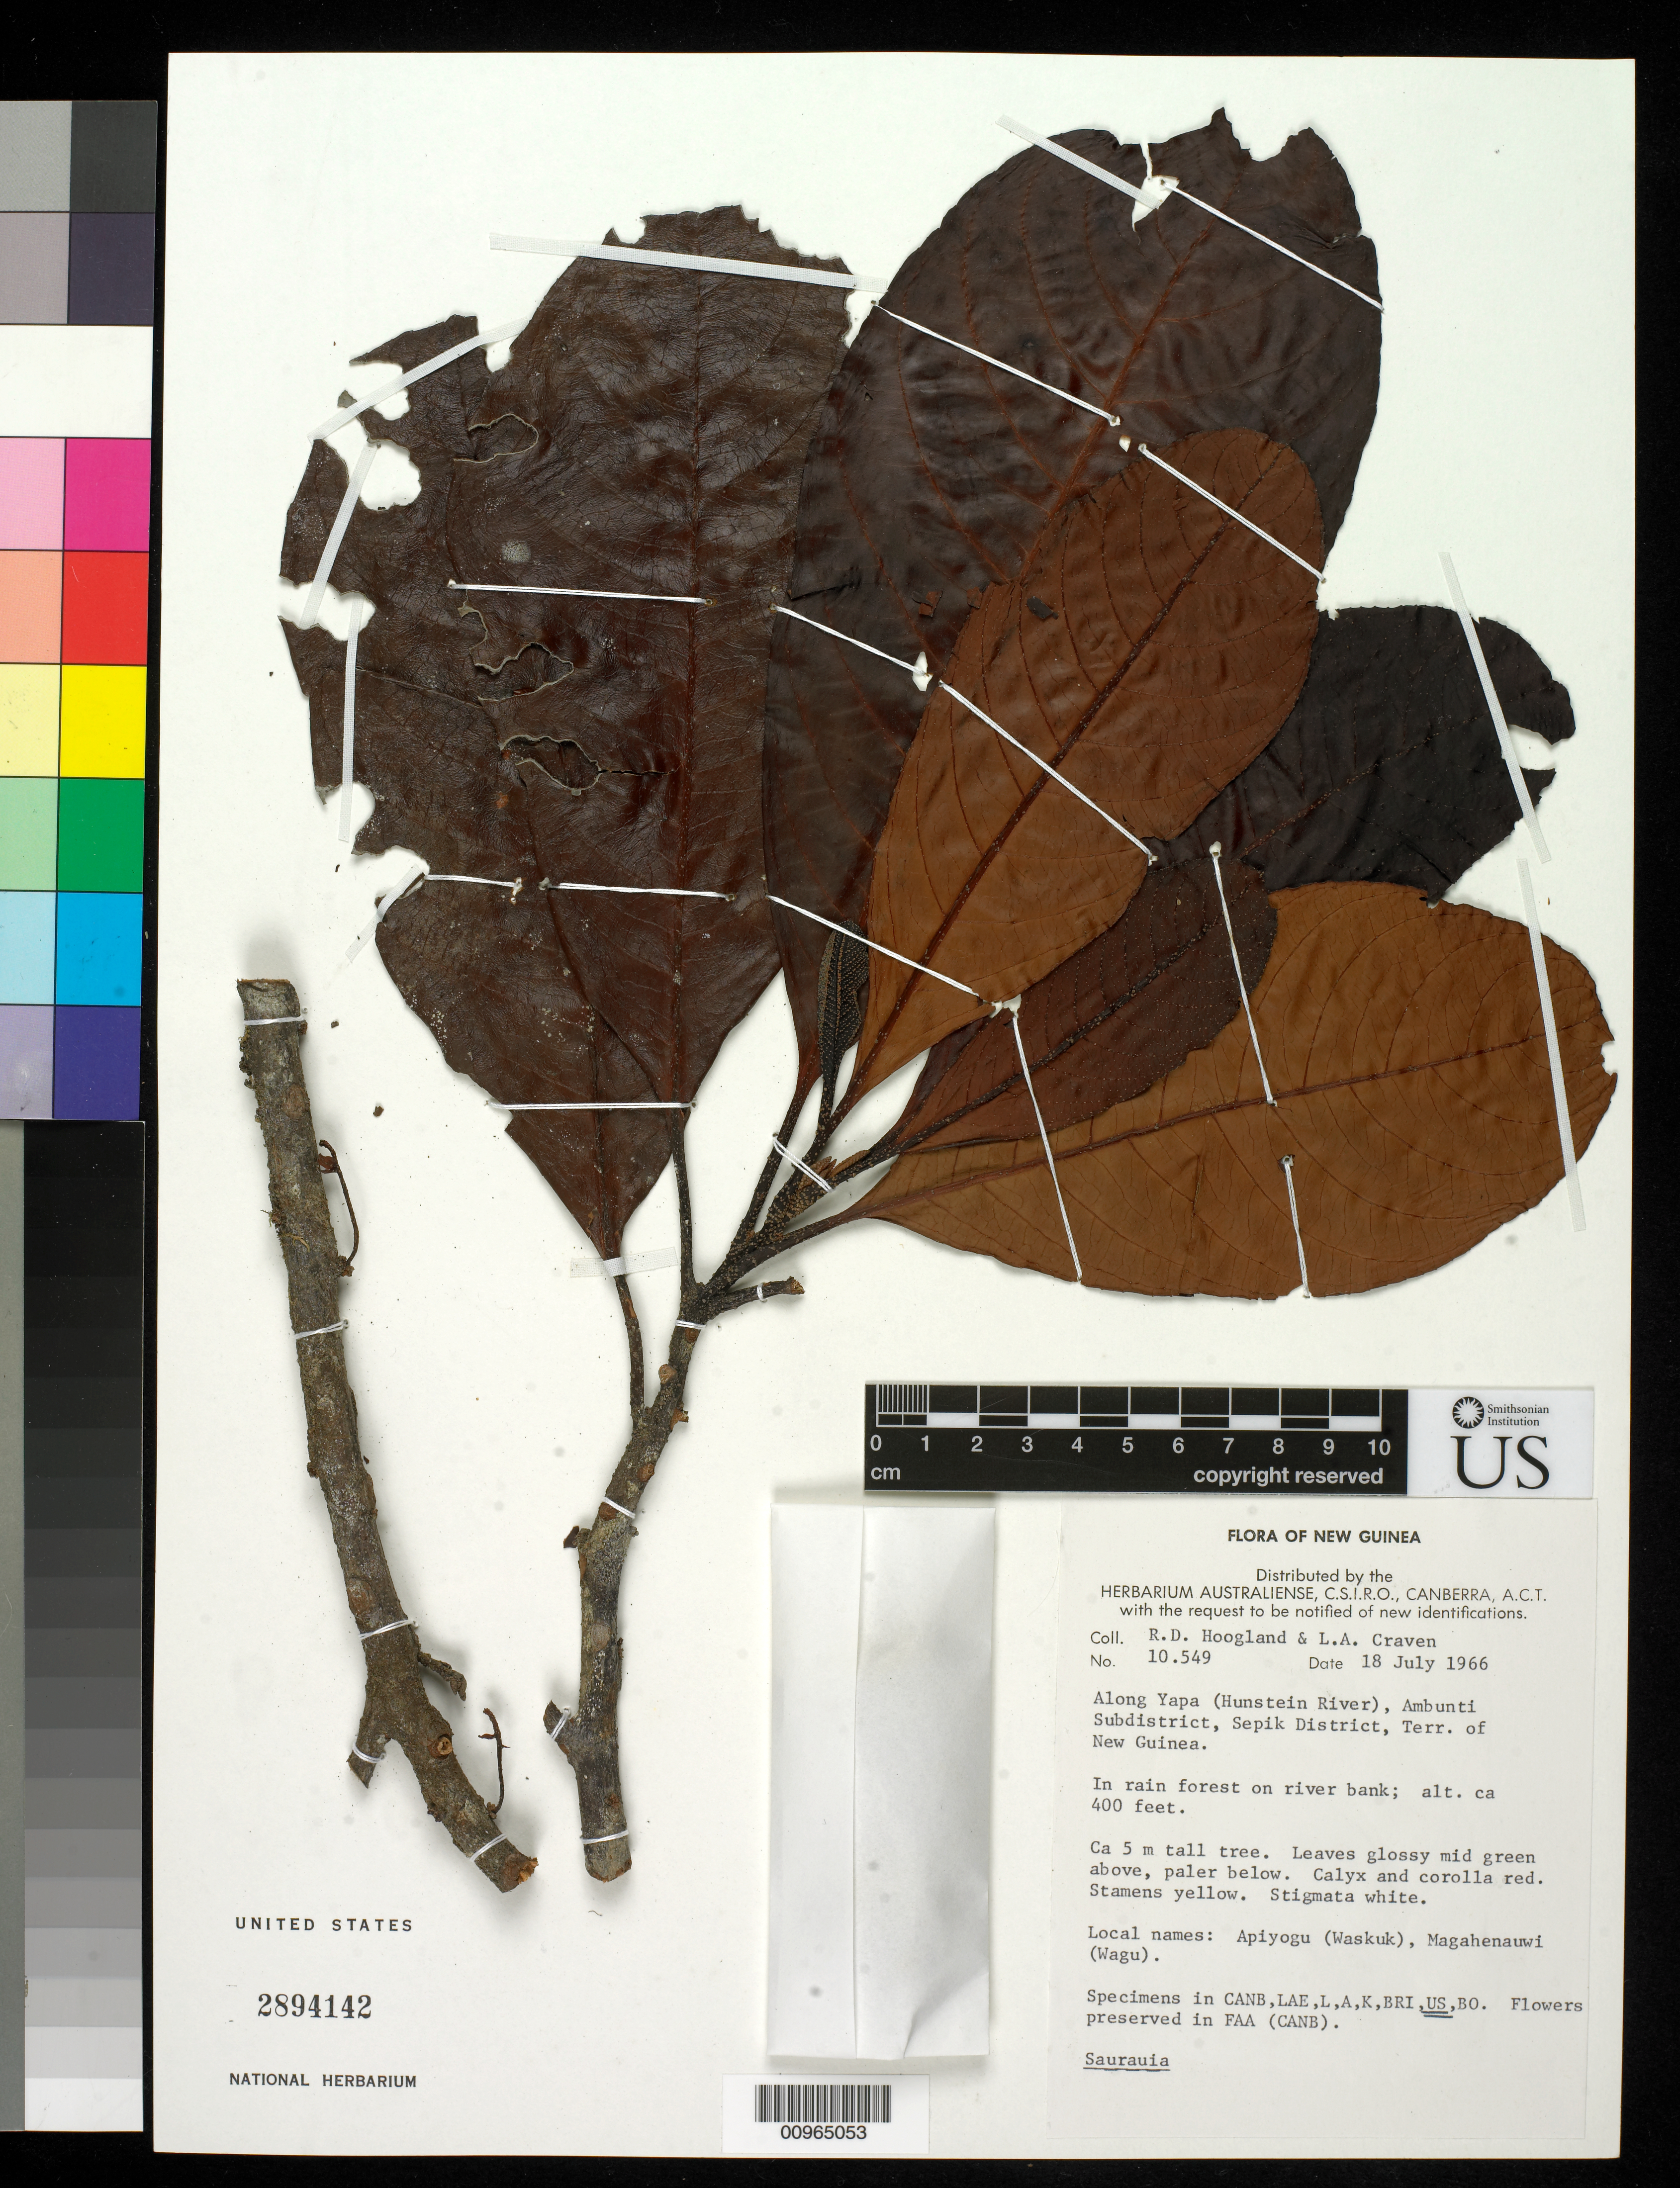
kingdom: Plantae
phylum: Tracheophyta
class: Magnoliopsida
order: Ericales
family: Actinidiaceae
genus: Saurauia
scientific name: Saurauia sp.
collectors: R. D. Hoogland & L. A. Craven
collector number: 10549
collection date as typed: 18 Jul 1966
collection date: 1966-07-18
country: Papua New Guinea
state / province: East Sepik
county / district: Ambunti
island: New Guinea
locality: Along Yapa (Hunstein River)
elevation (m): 122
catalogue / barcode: US 2894142